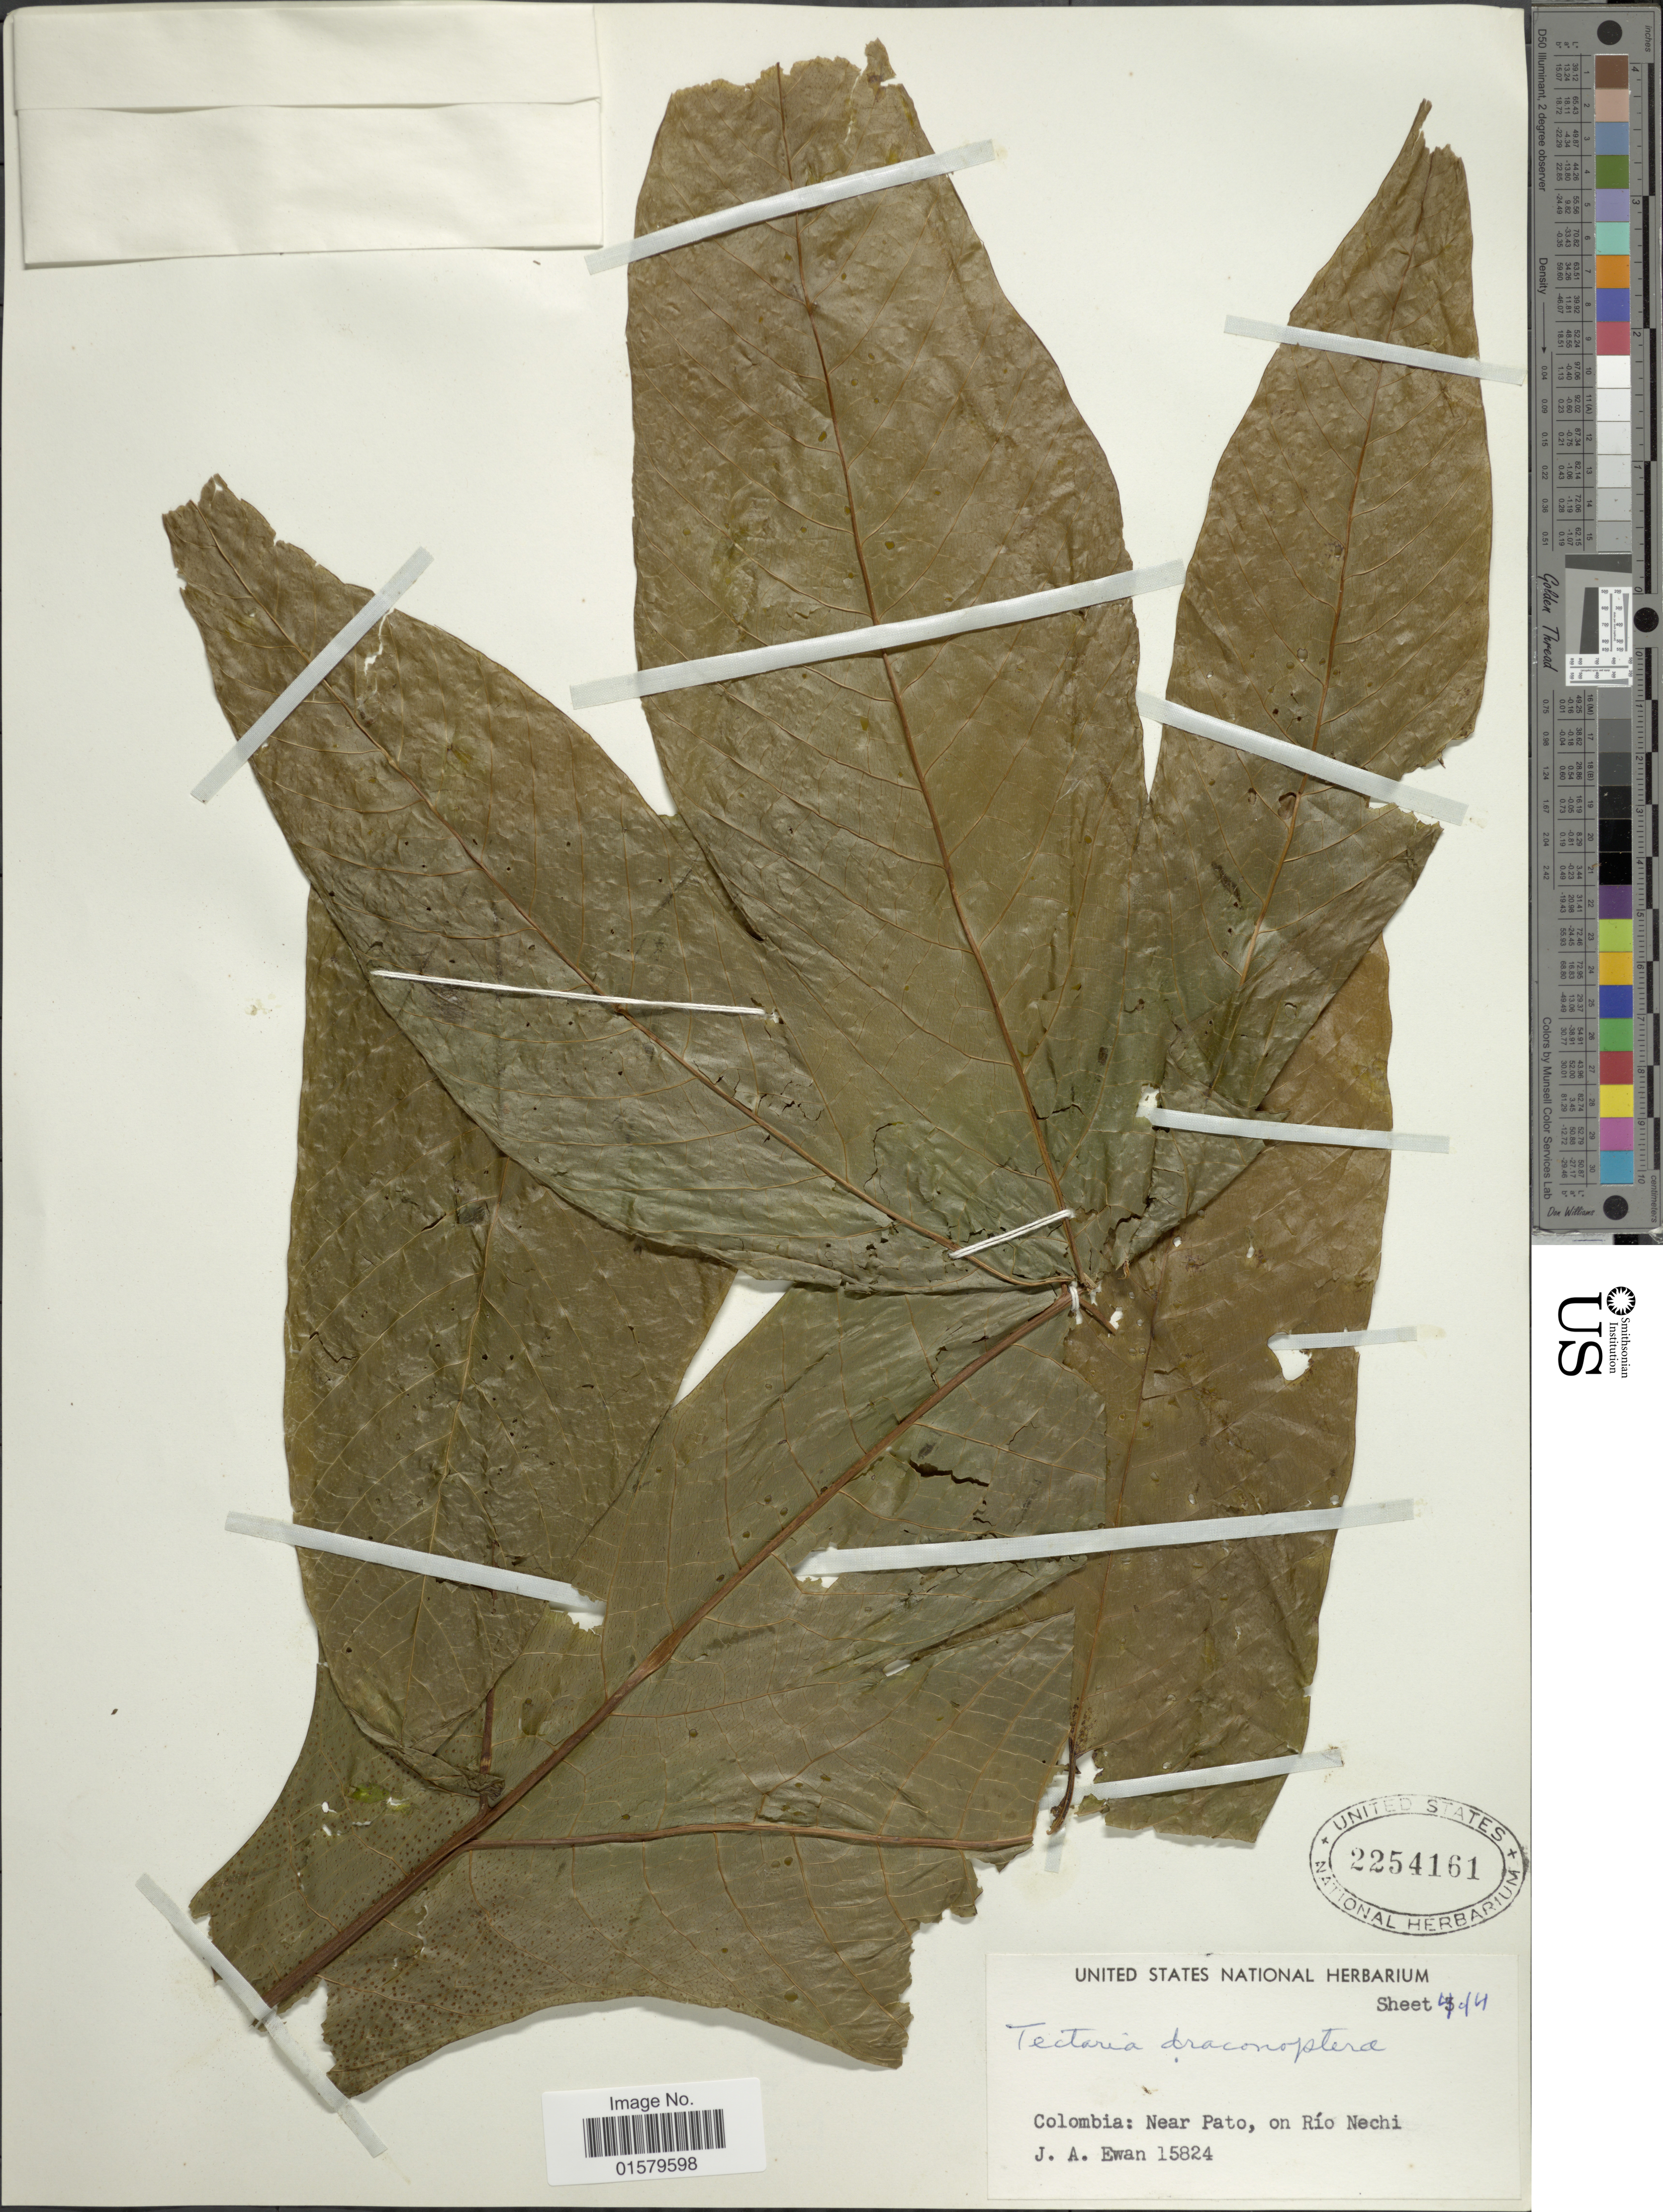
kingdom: Plantae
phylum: Tracheophyta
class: Polypodiopsida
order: Polypodiales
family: Tectariaceae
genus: Tectaria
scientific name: Tectaria draconoptera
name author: (D.C. Eaton) Copel.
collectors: J. A. Ewan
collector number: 15842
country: Colombia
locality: Near Pato, on Rio Nechi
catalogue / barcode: US 2254161